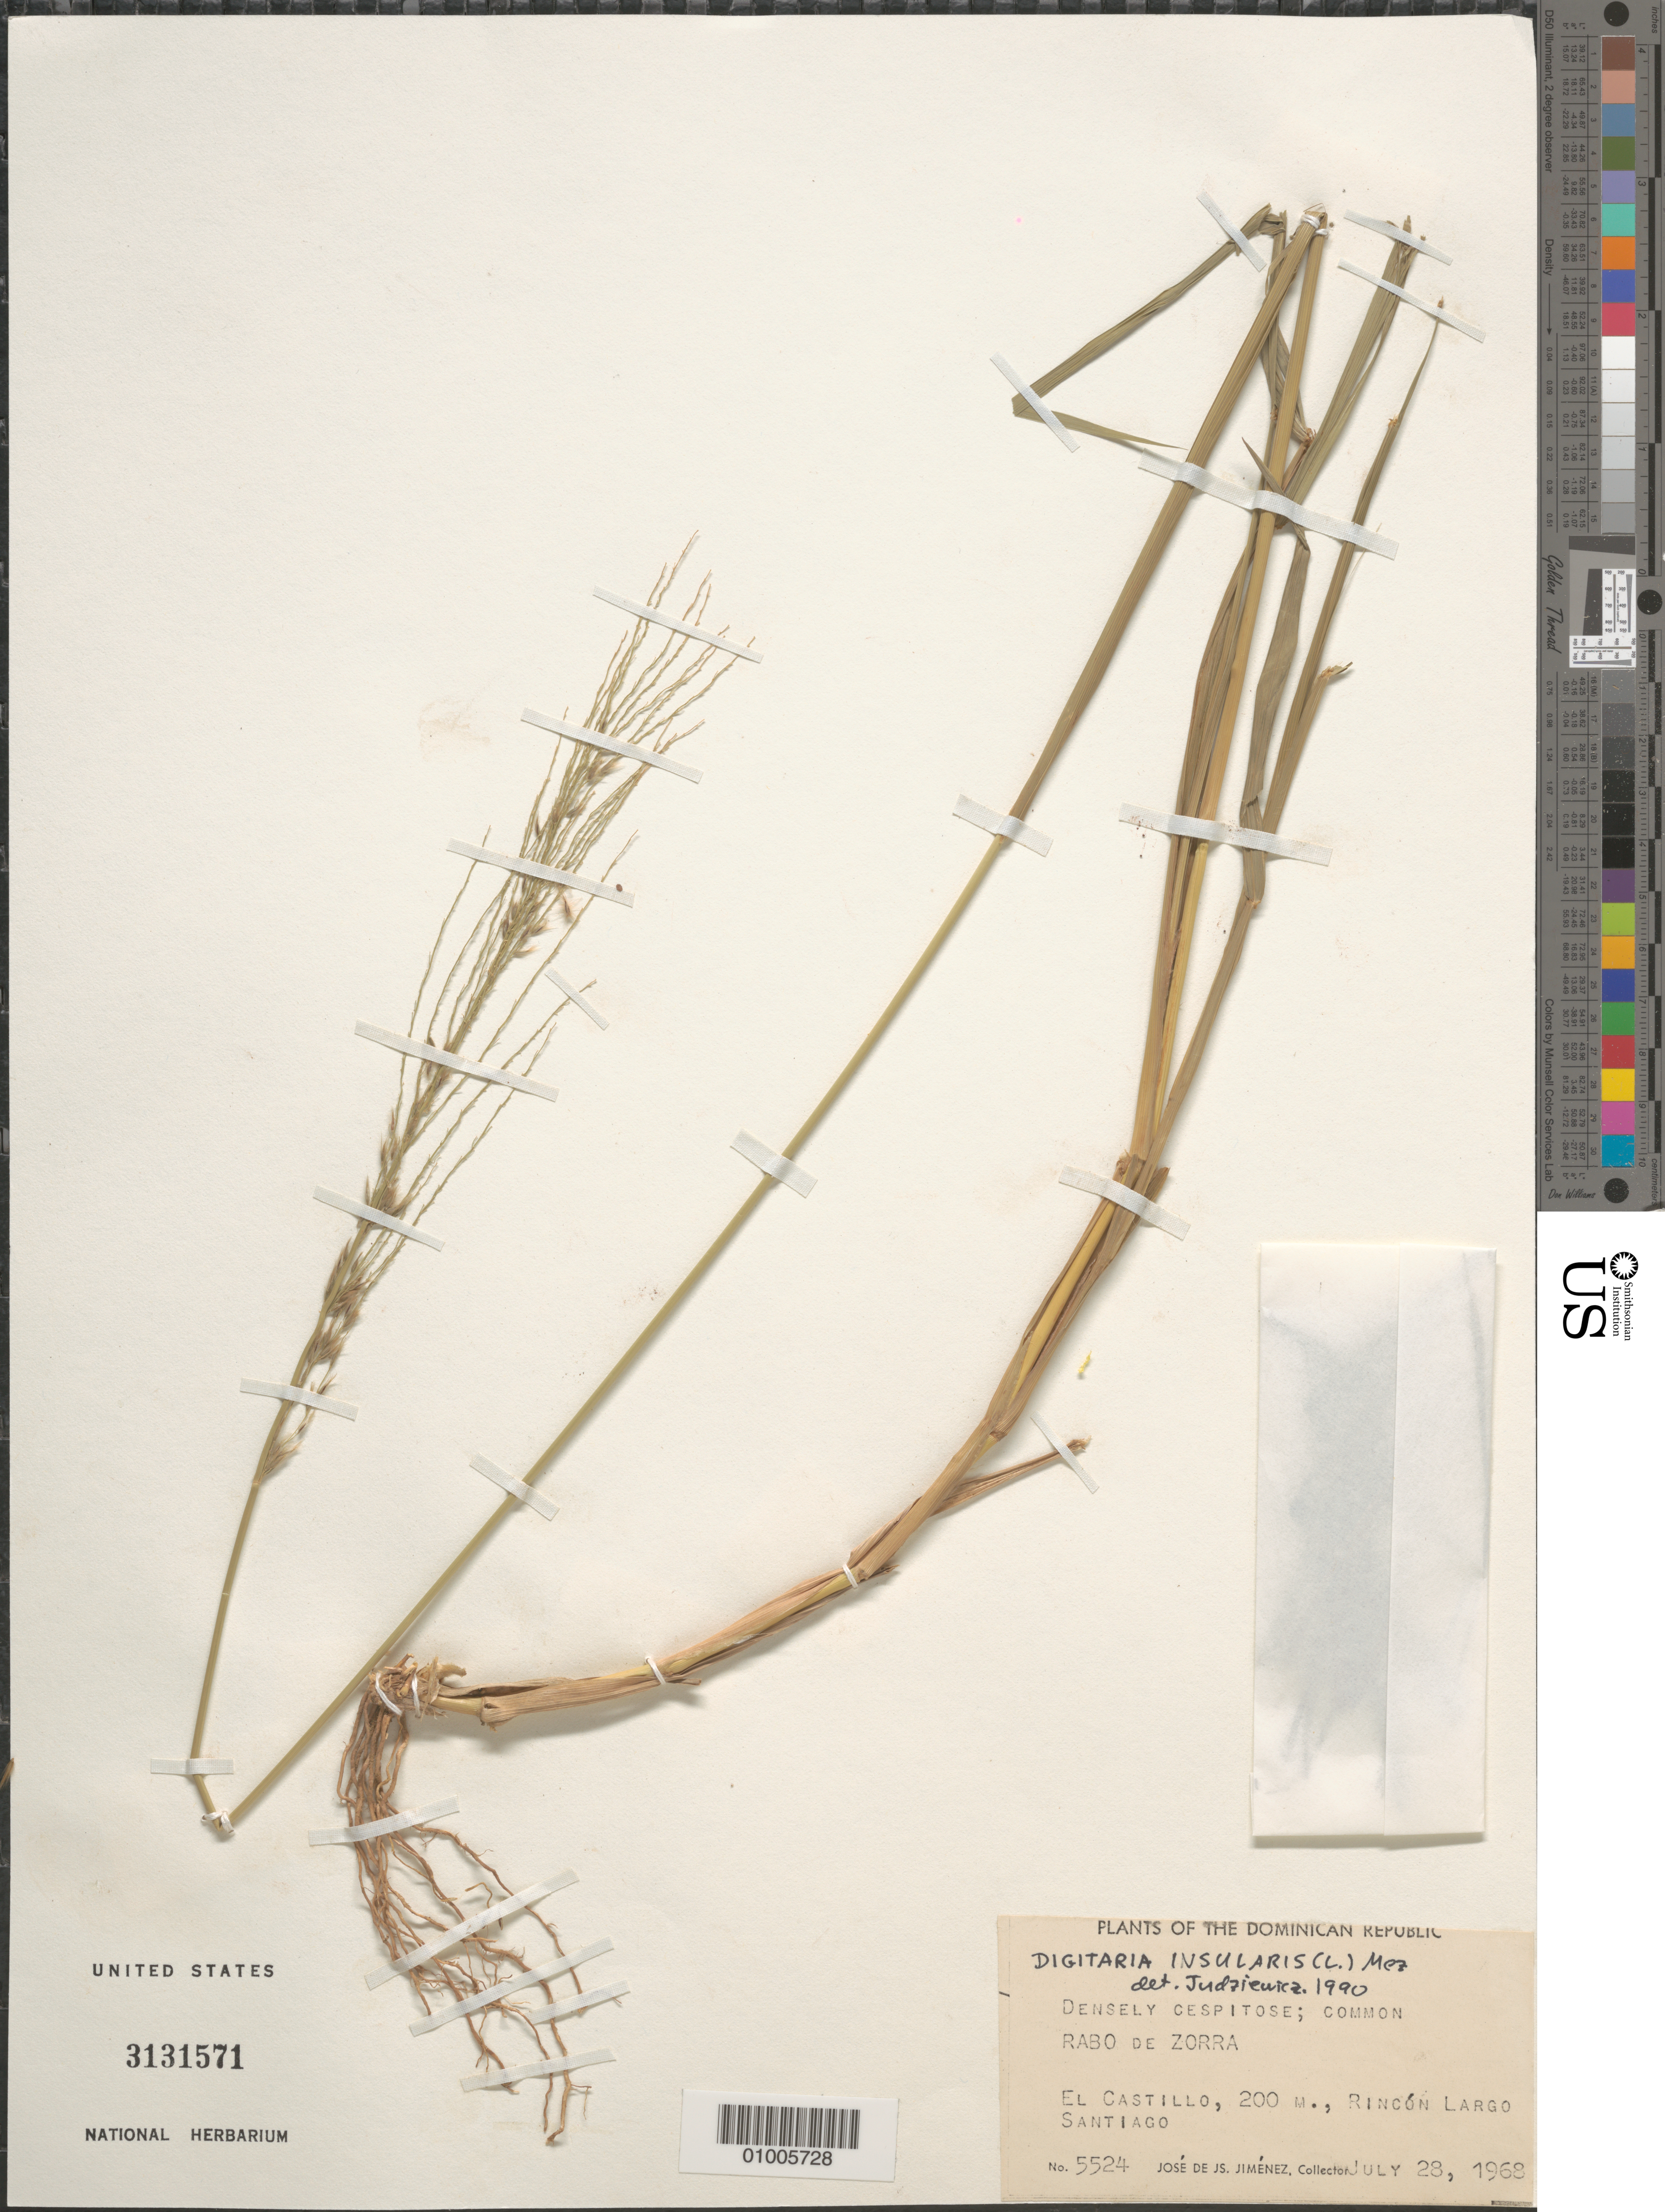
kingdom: Plantae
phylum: Tracheophyta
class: Liliopsida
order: Poales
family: Poaceae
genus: Digitaria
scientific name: Digitaria insularis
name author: (L.) Mez ex Ekman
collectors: J. J. Jiménez Almonte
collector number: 5524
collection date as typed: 28 Jul 1968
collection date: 1968-07-28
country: Dominican Republic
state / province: La Vega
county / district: Santo Domingo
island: Hispaniola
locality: El Castillo, Rincon Largo Santiago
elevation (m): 200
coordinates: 0 N, 0 E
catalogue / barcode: US 3131571